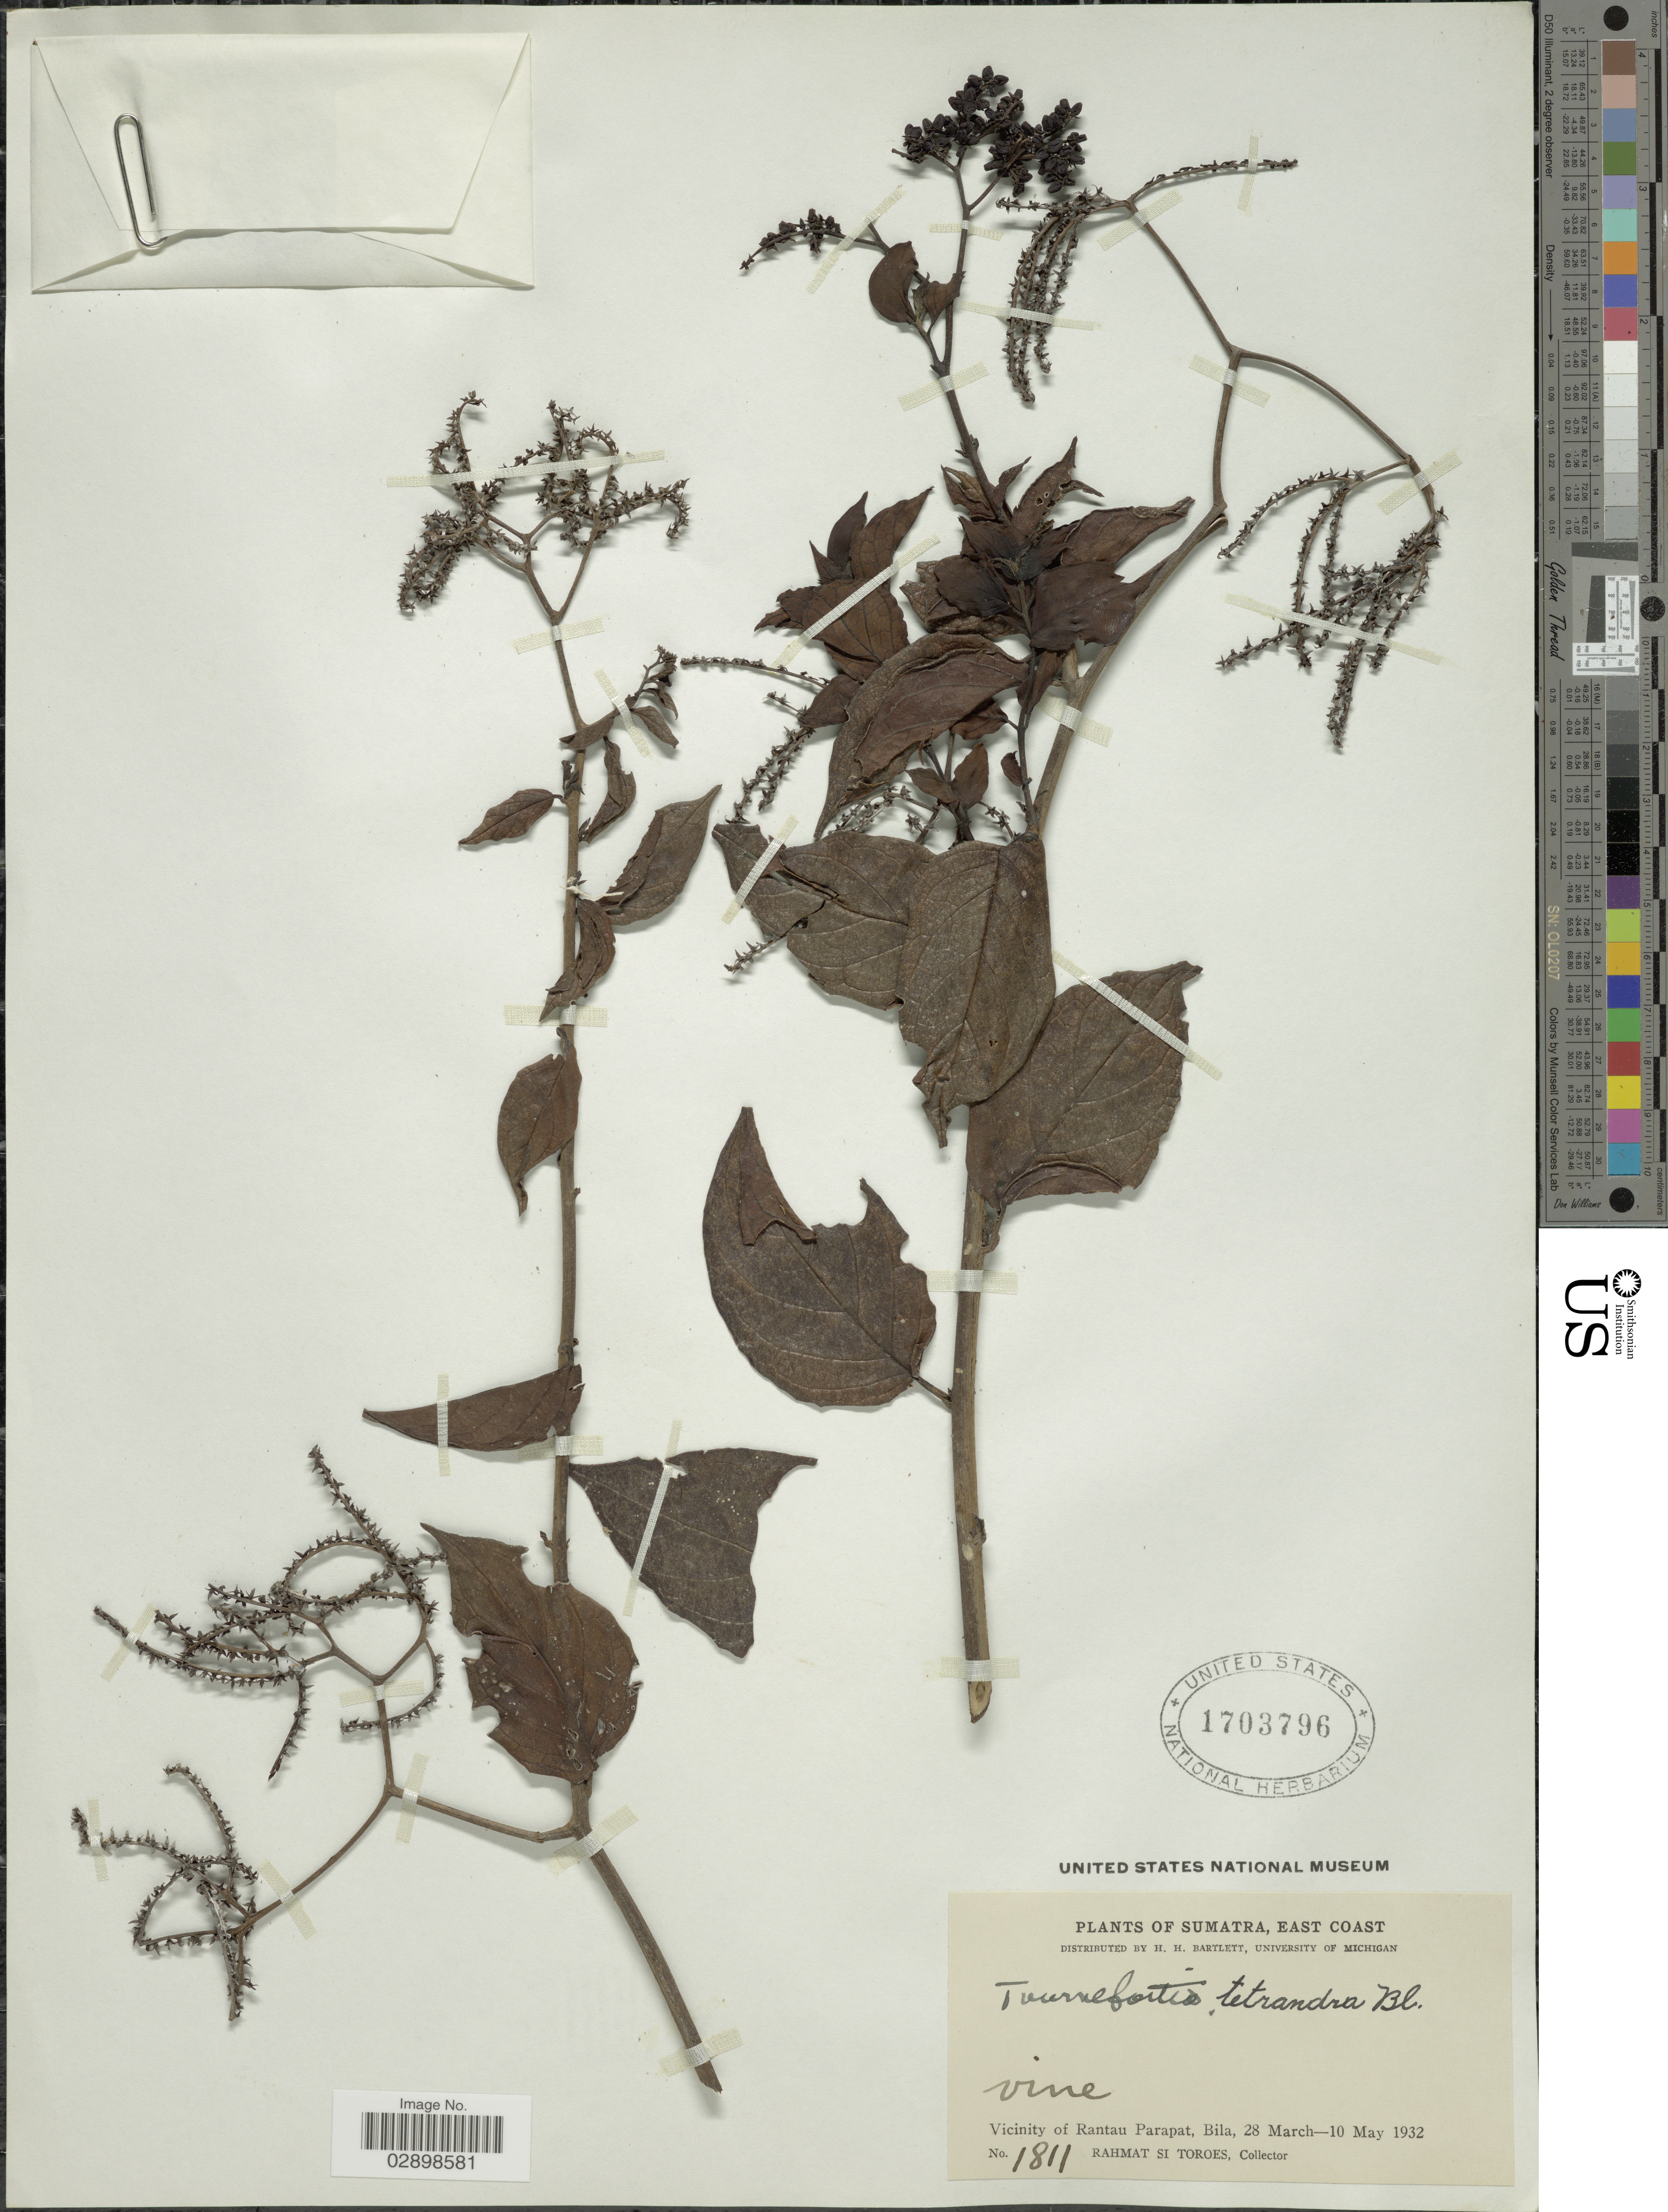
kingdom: Plantae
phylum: Tracheophyta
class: Magnoliopsida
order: Boraginales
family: Heliotropiaceae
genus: Tournefortia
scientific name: Tournefortia tetrandra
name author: Blume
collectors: Rahmat Si Boeea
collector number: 1811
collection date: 1932-03-28/1932-05-10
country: Indonesia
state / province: Sumatra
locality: East Coast. Vicinity of Rantau Parapat, Bila.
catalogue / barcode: US 1703796